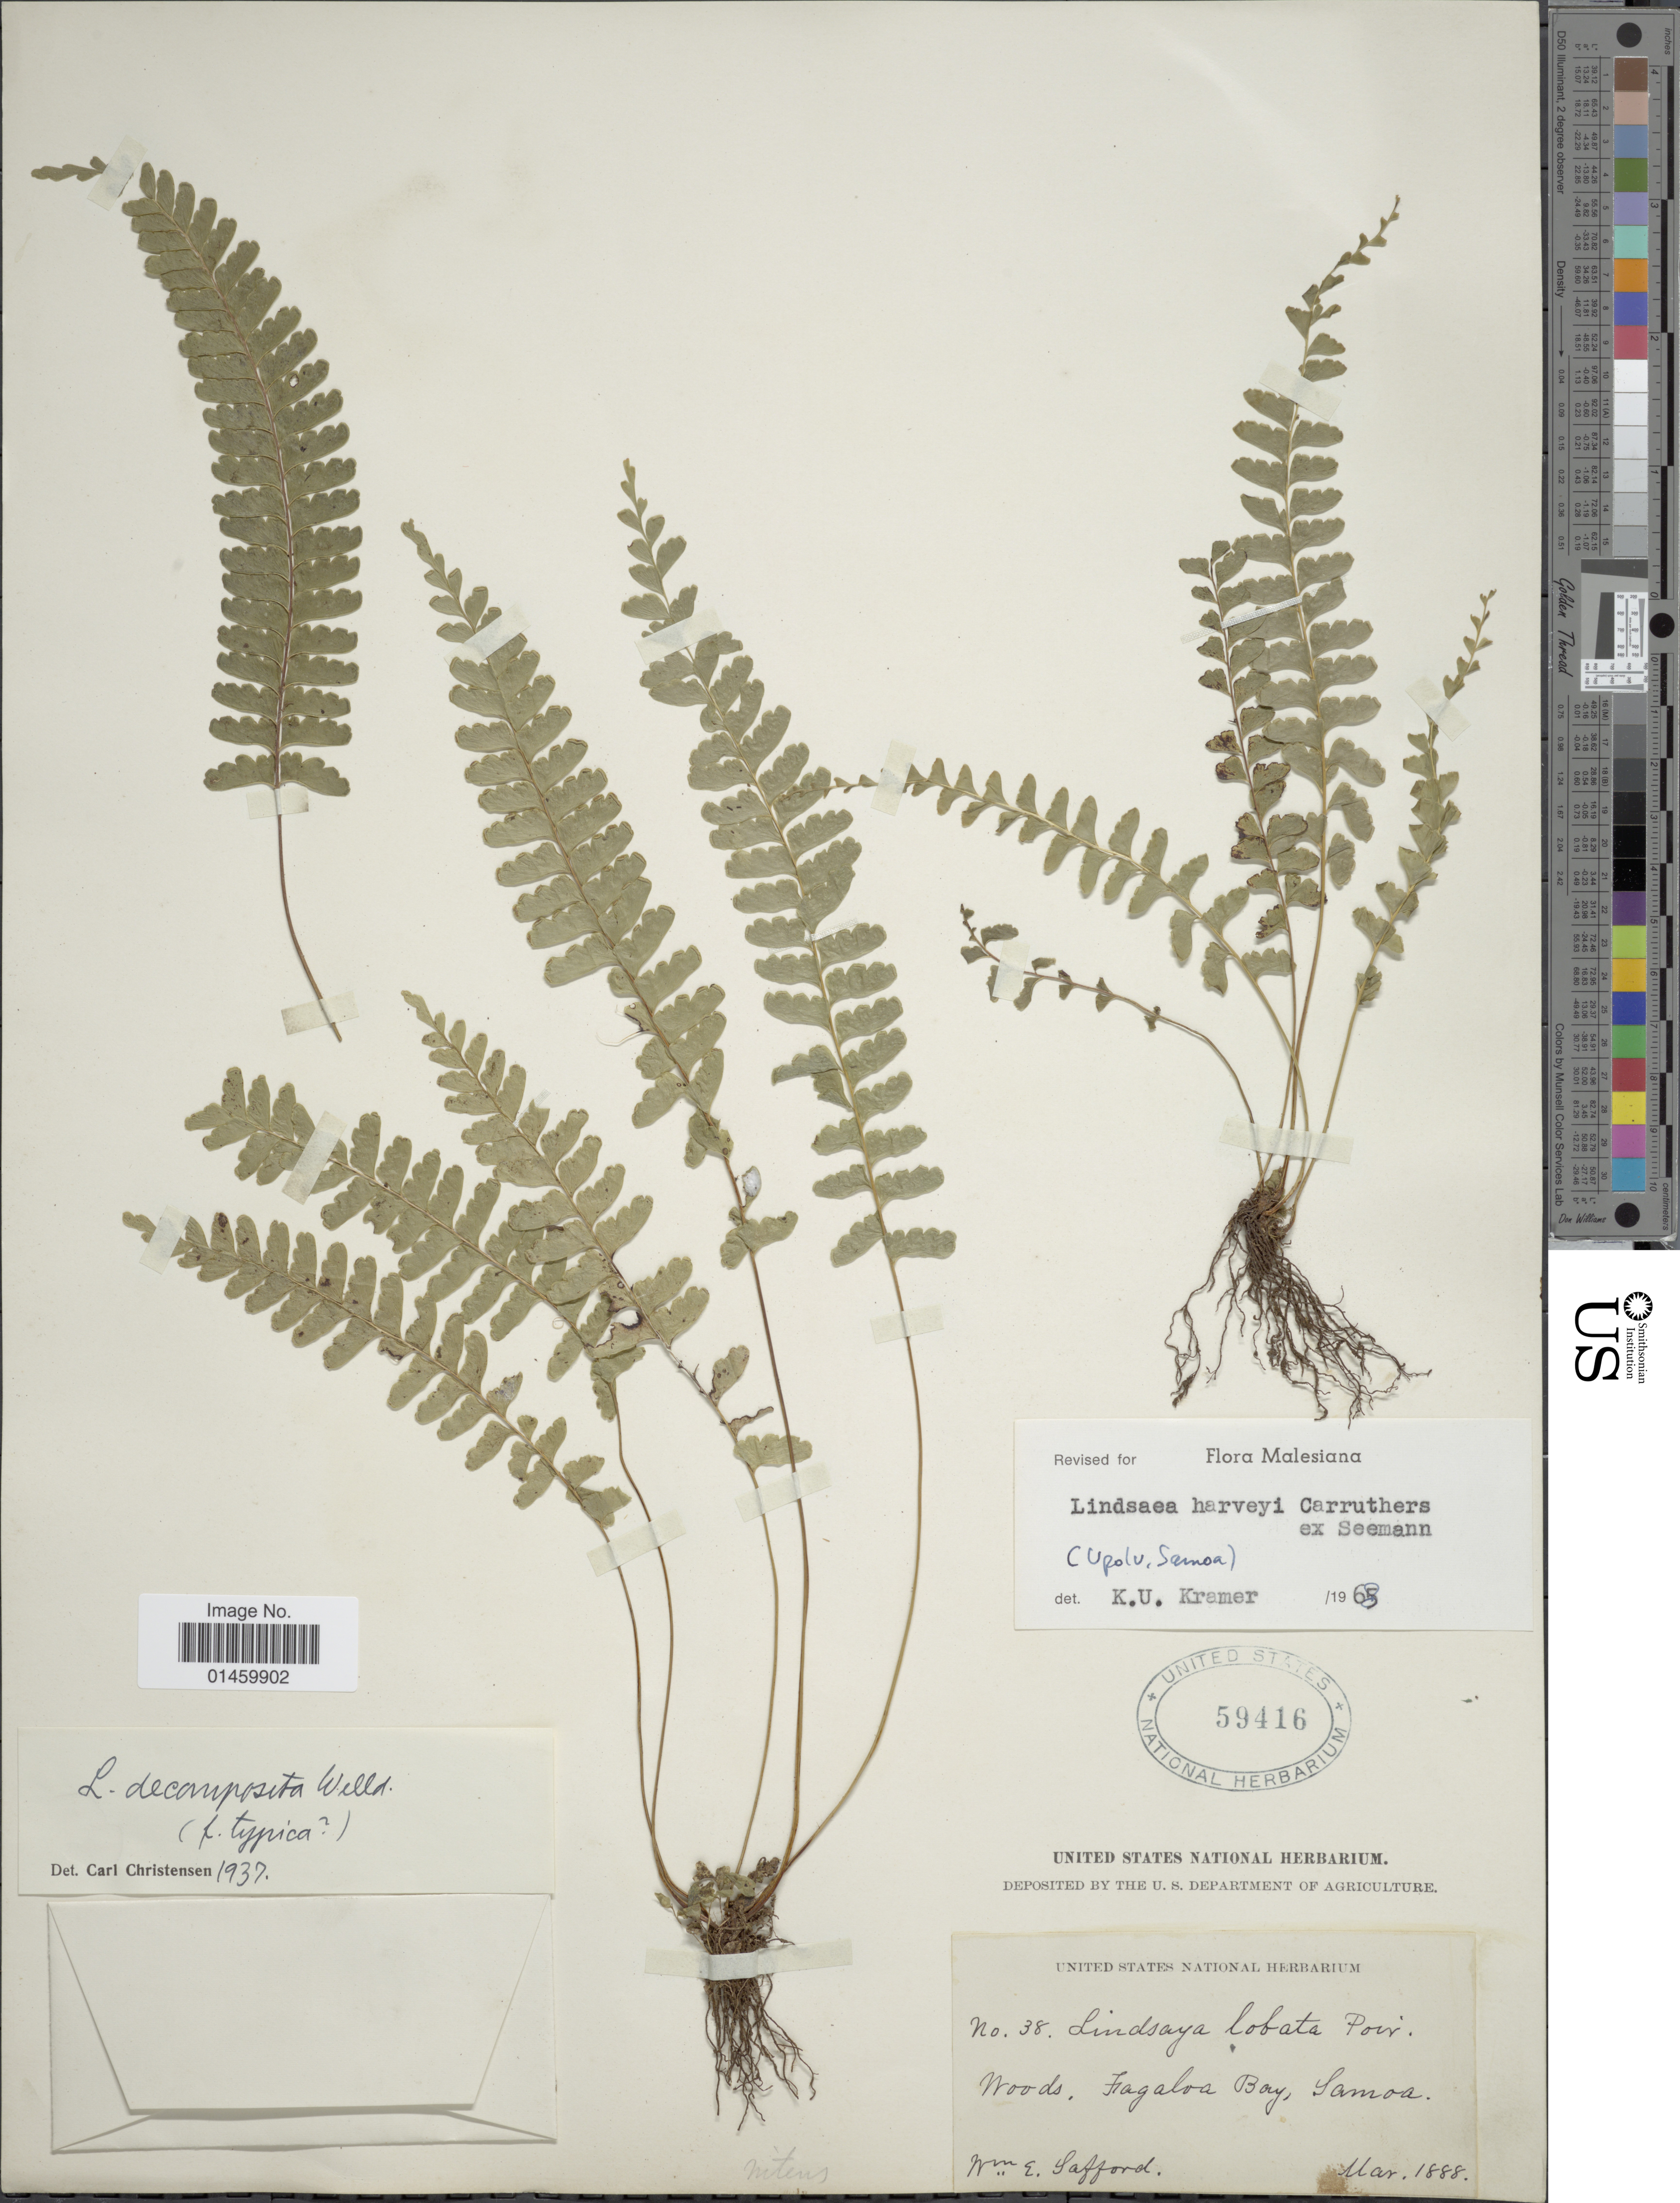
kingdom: Plantae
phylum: Tracheophyta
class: Polypodiopsida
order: Polypodiales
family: Lindsaeaceae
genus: Lindsaea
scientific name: Lindsaea harveyi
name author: Carruth. ex Seem.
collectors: W. E. Safford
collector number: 38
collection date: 1888-03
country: American Samoa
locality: Fagaloa Bay, Samoa. [interpreted]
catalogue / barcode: US 59416